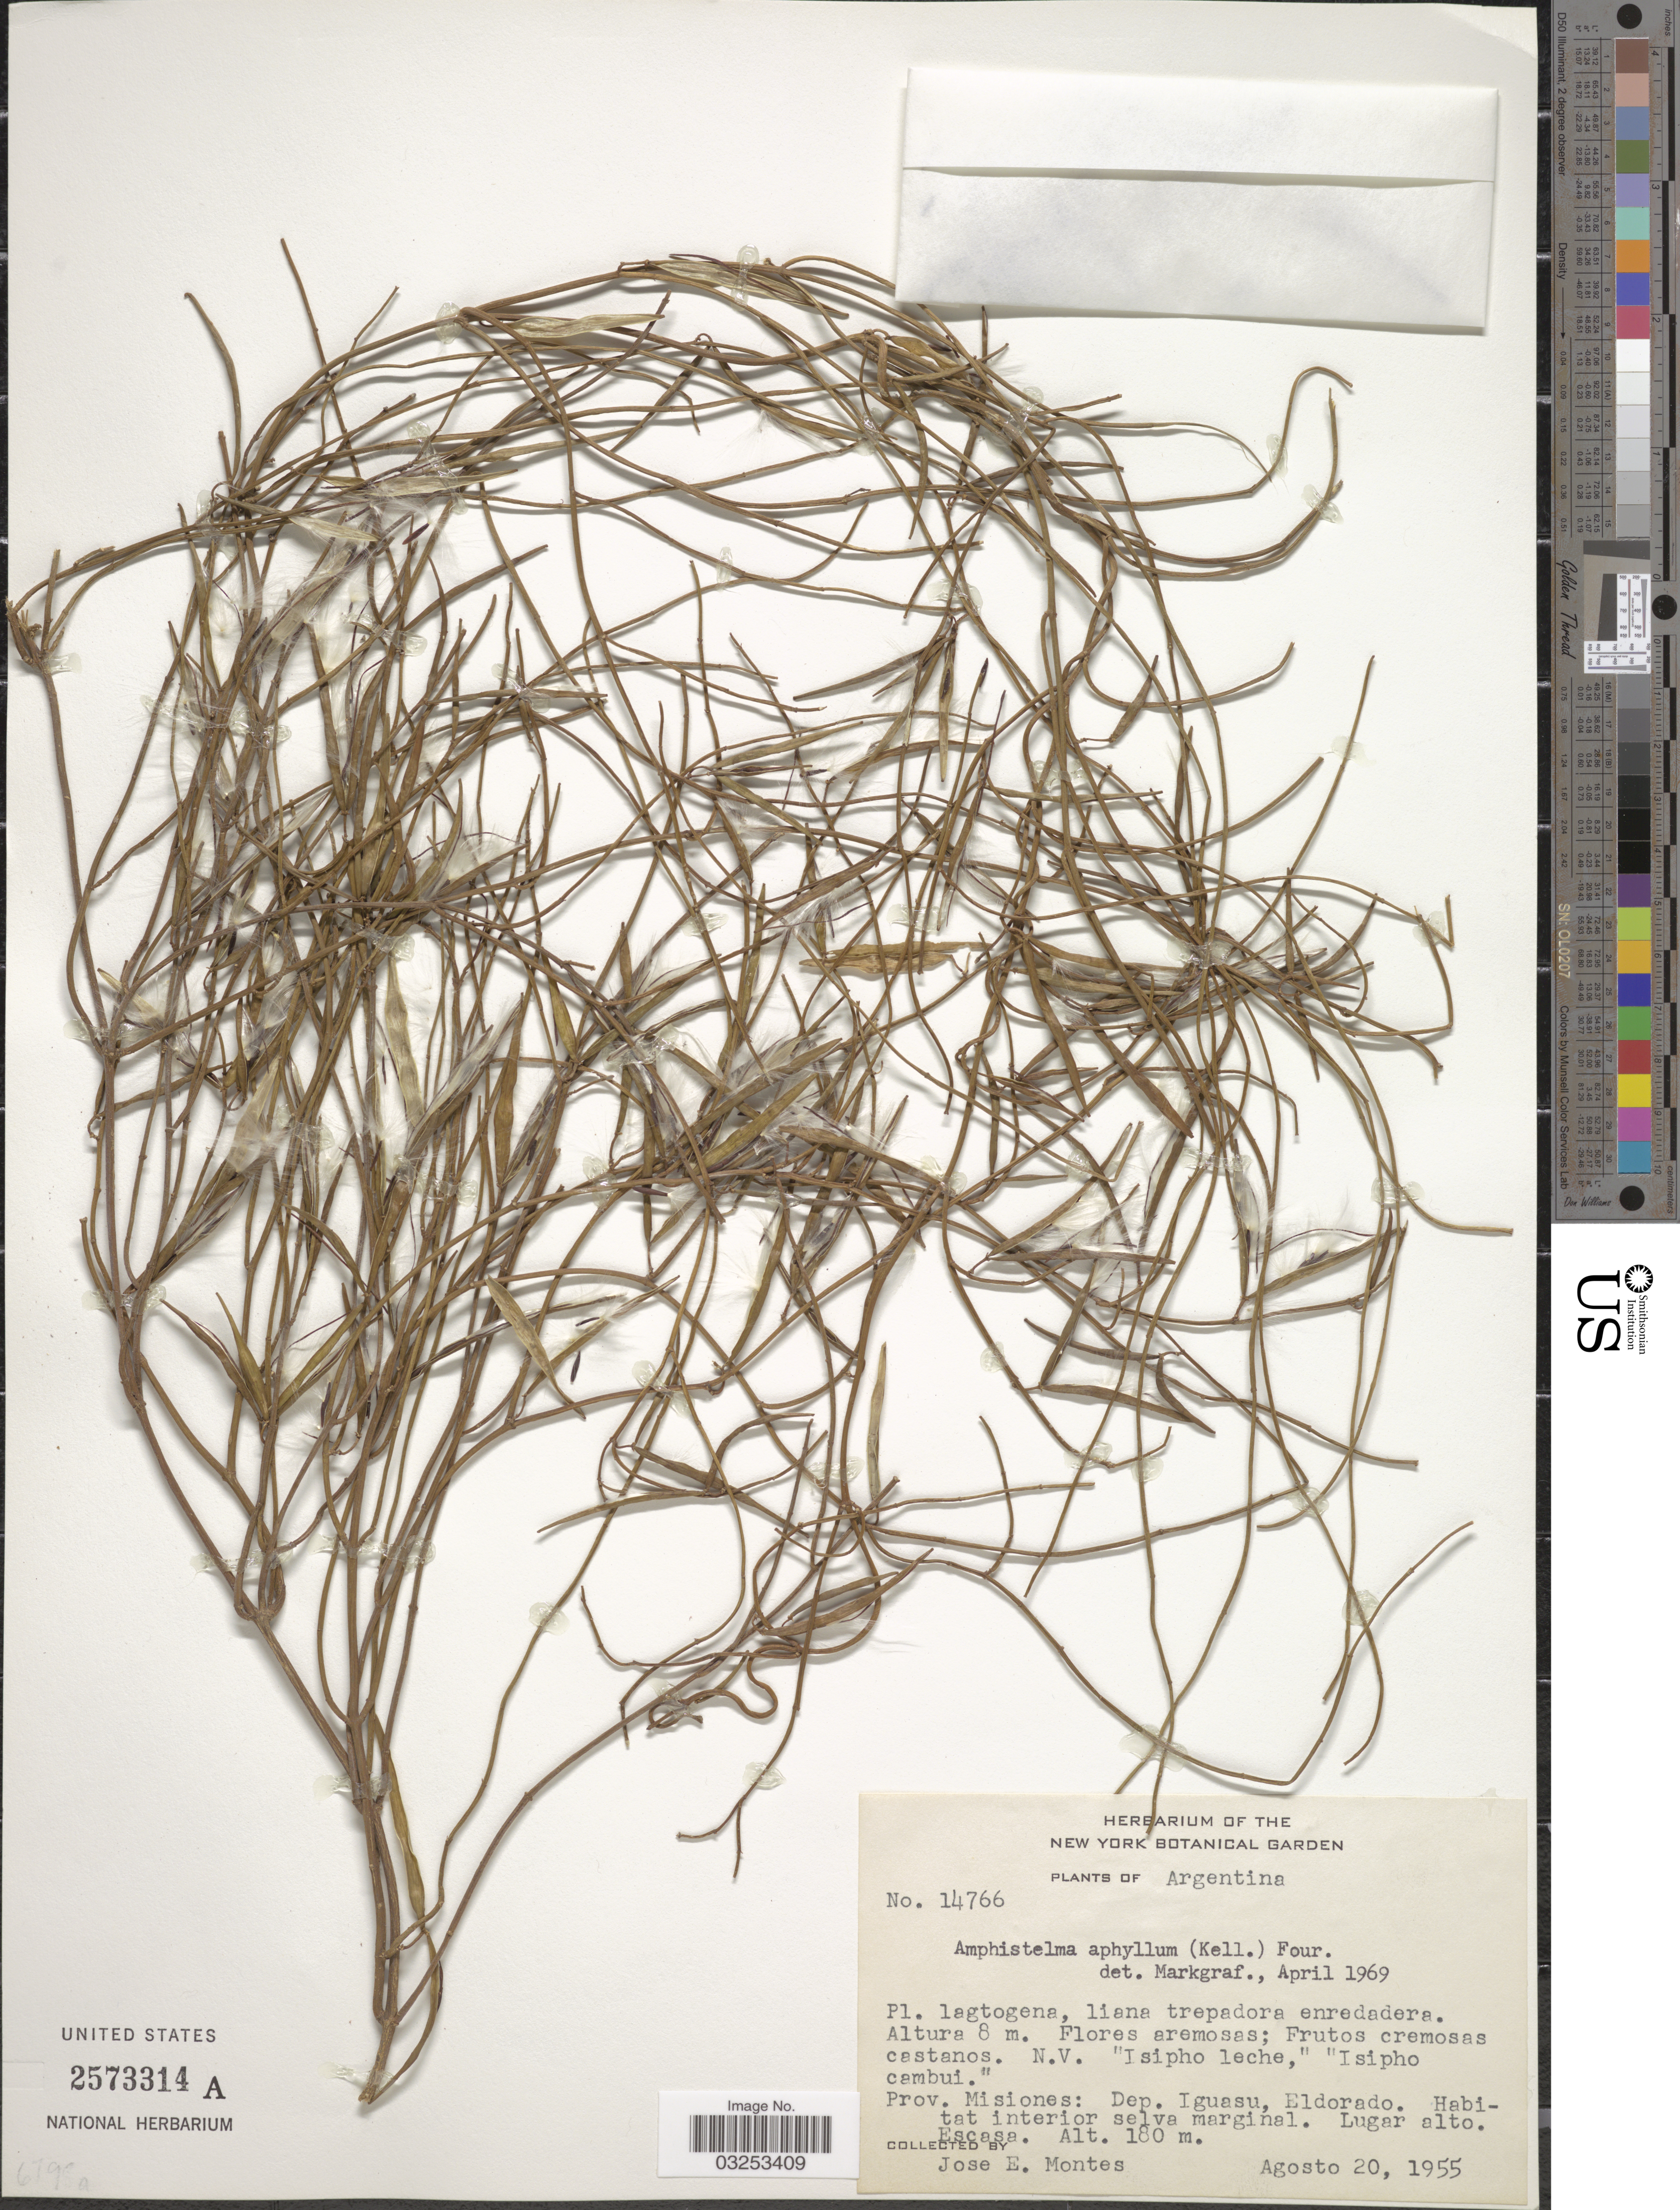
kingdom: Plantae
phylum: Tracheophyta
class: Magnoliopsida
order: Gentianales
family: Apocynaceae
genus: Tassadia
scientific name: Tassadia subulata var. florida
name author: (Vell.) Fontella & E.A. Schwarz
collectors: J. E. Montes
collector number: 14766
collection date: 1955-08-20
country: Argentina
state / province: Misiones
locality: Dept. Iguasu, Eldorado. Habitat interior selva marginal. Lugar alto. Escasa.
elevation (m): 180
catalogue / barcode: US 2573314A